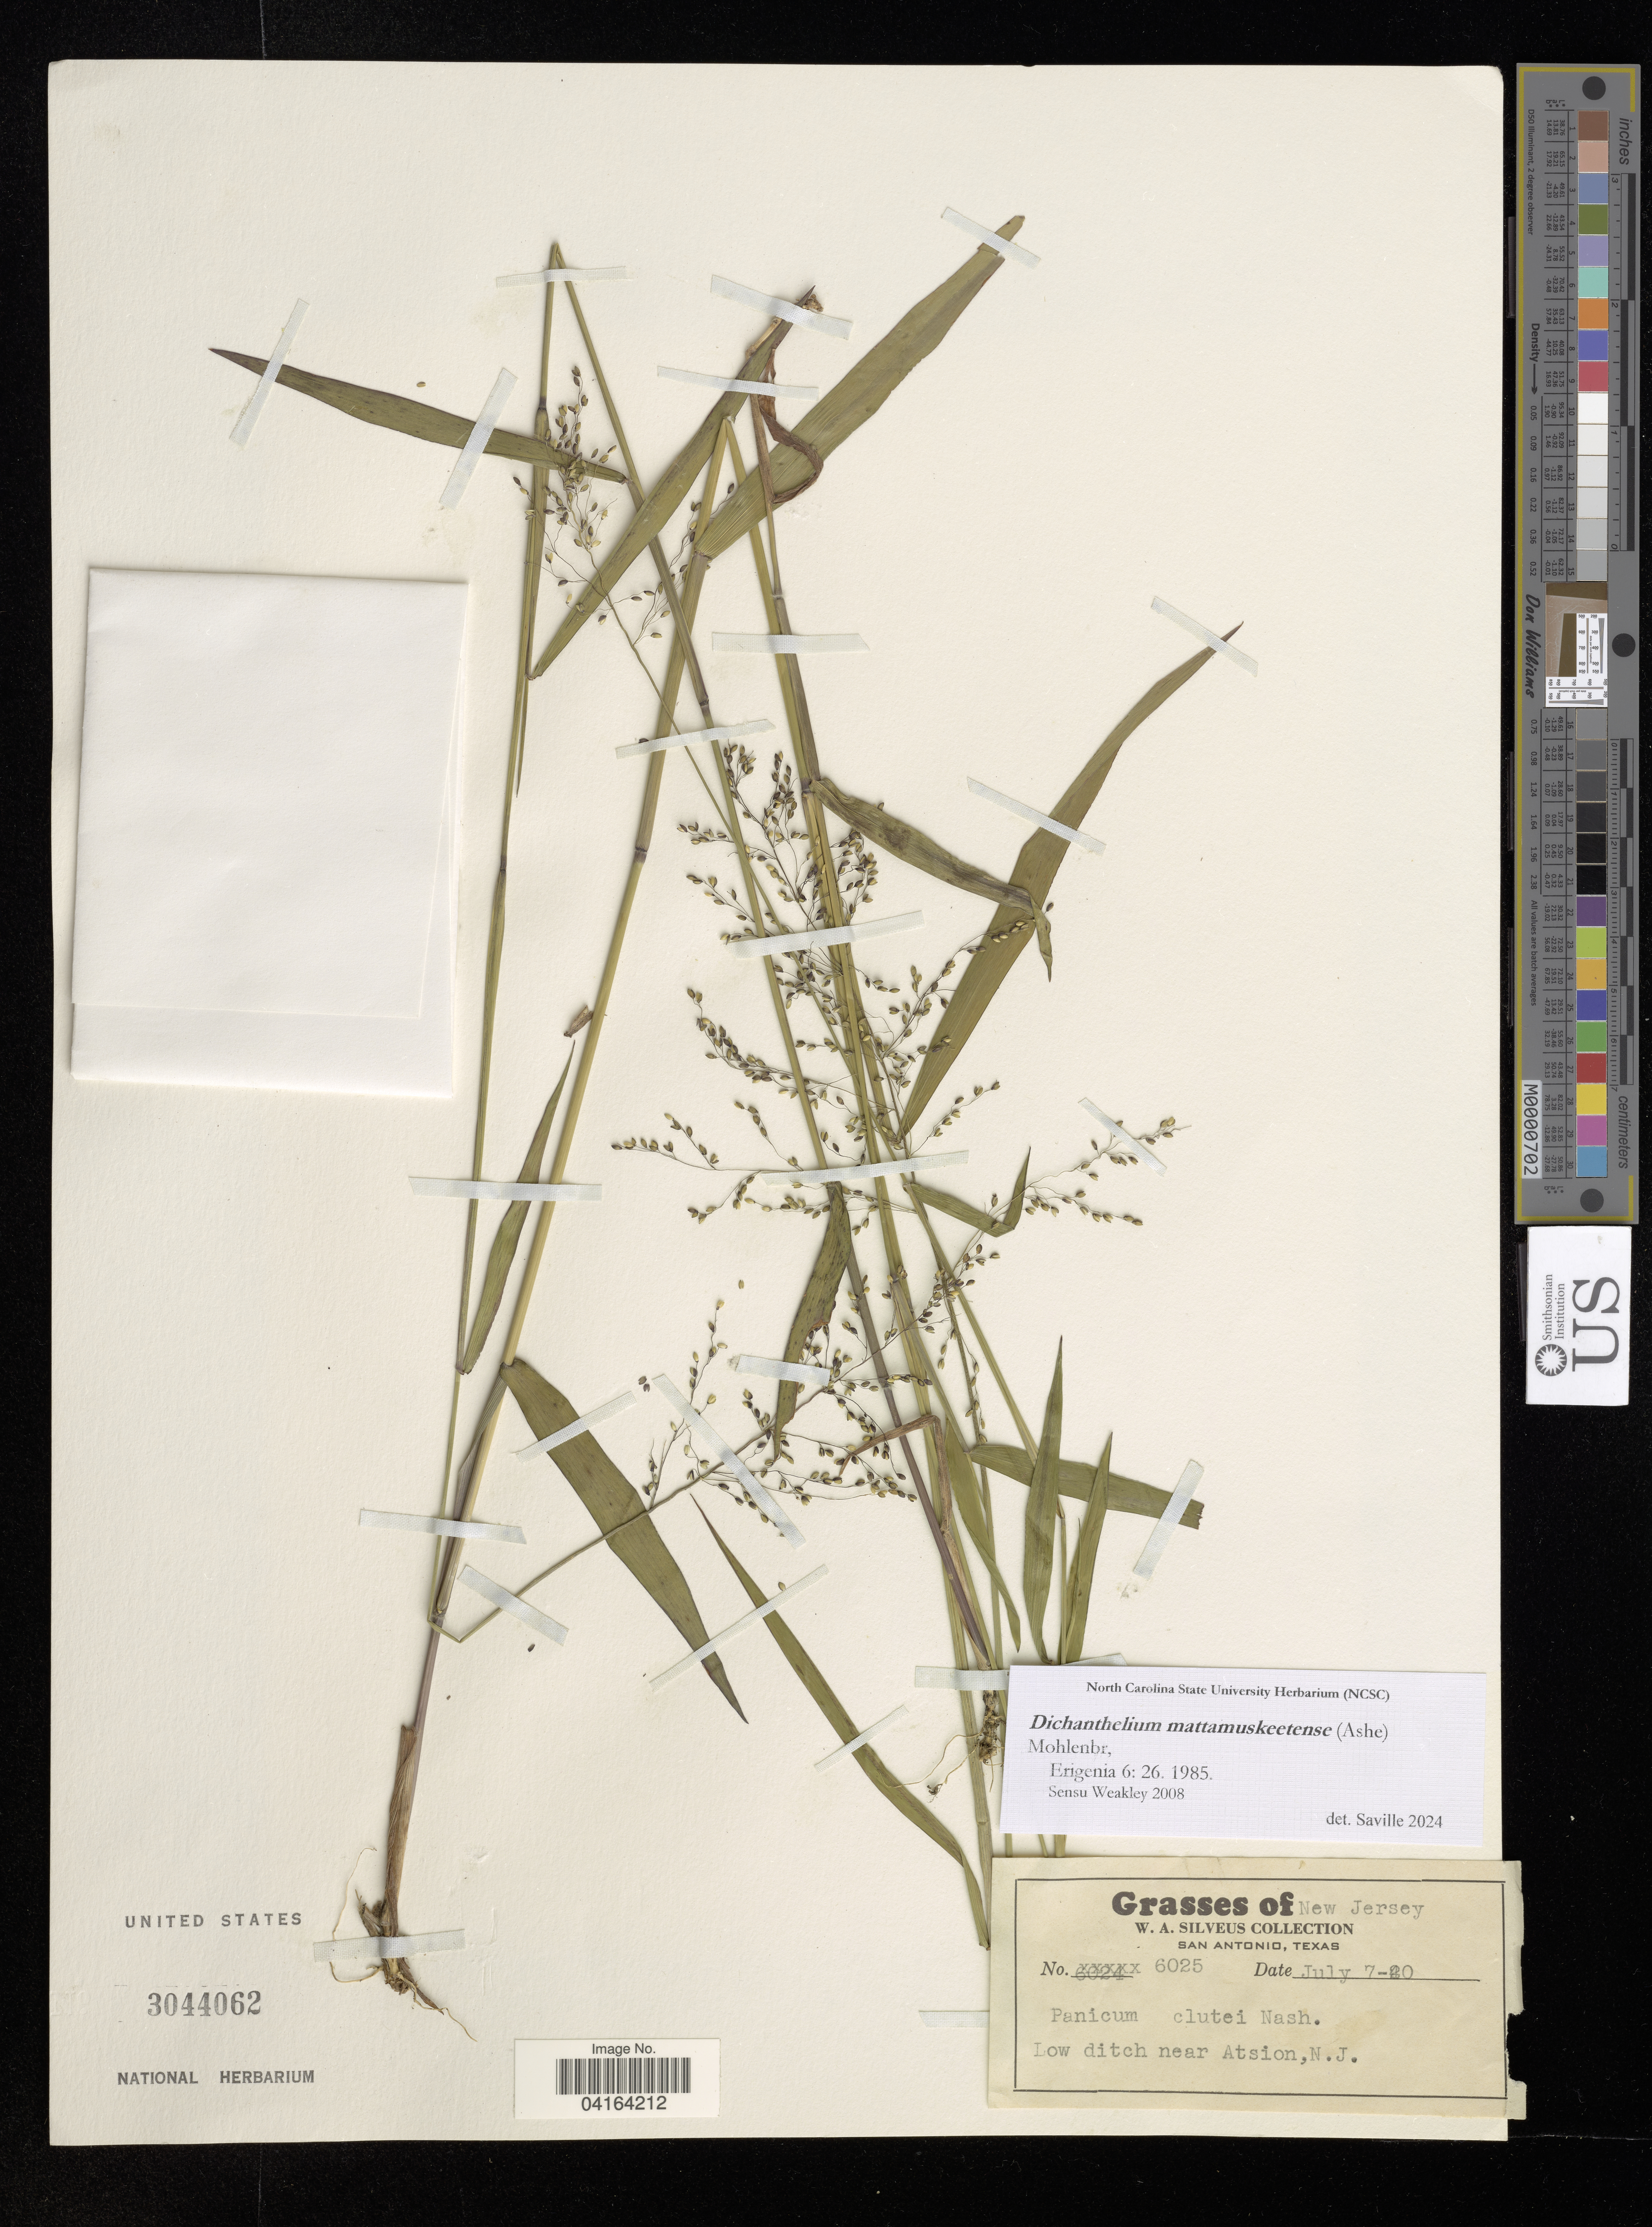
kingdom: Plantae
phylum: Tracheophyta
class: Liliopsida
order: Poales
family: Poaceae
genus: Dichanthelium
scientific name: Dichanthelium mattamuskeetense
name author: (Ashe) Mohlenbr.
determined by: Saville, A. C., (NCSC), North Carolina State University (UNITED STATES)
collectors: W. Silveus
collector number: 6025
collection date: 1920-07-07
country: United States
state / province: New Jersey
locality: Low ditch near Atsion, N.J.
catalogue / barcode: US 3044062